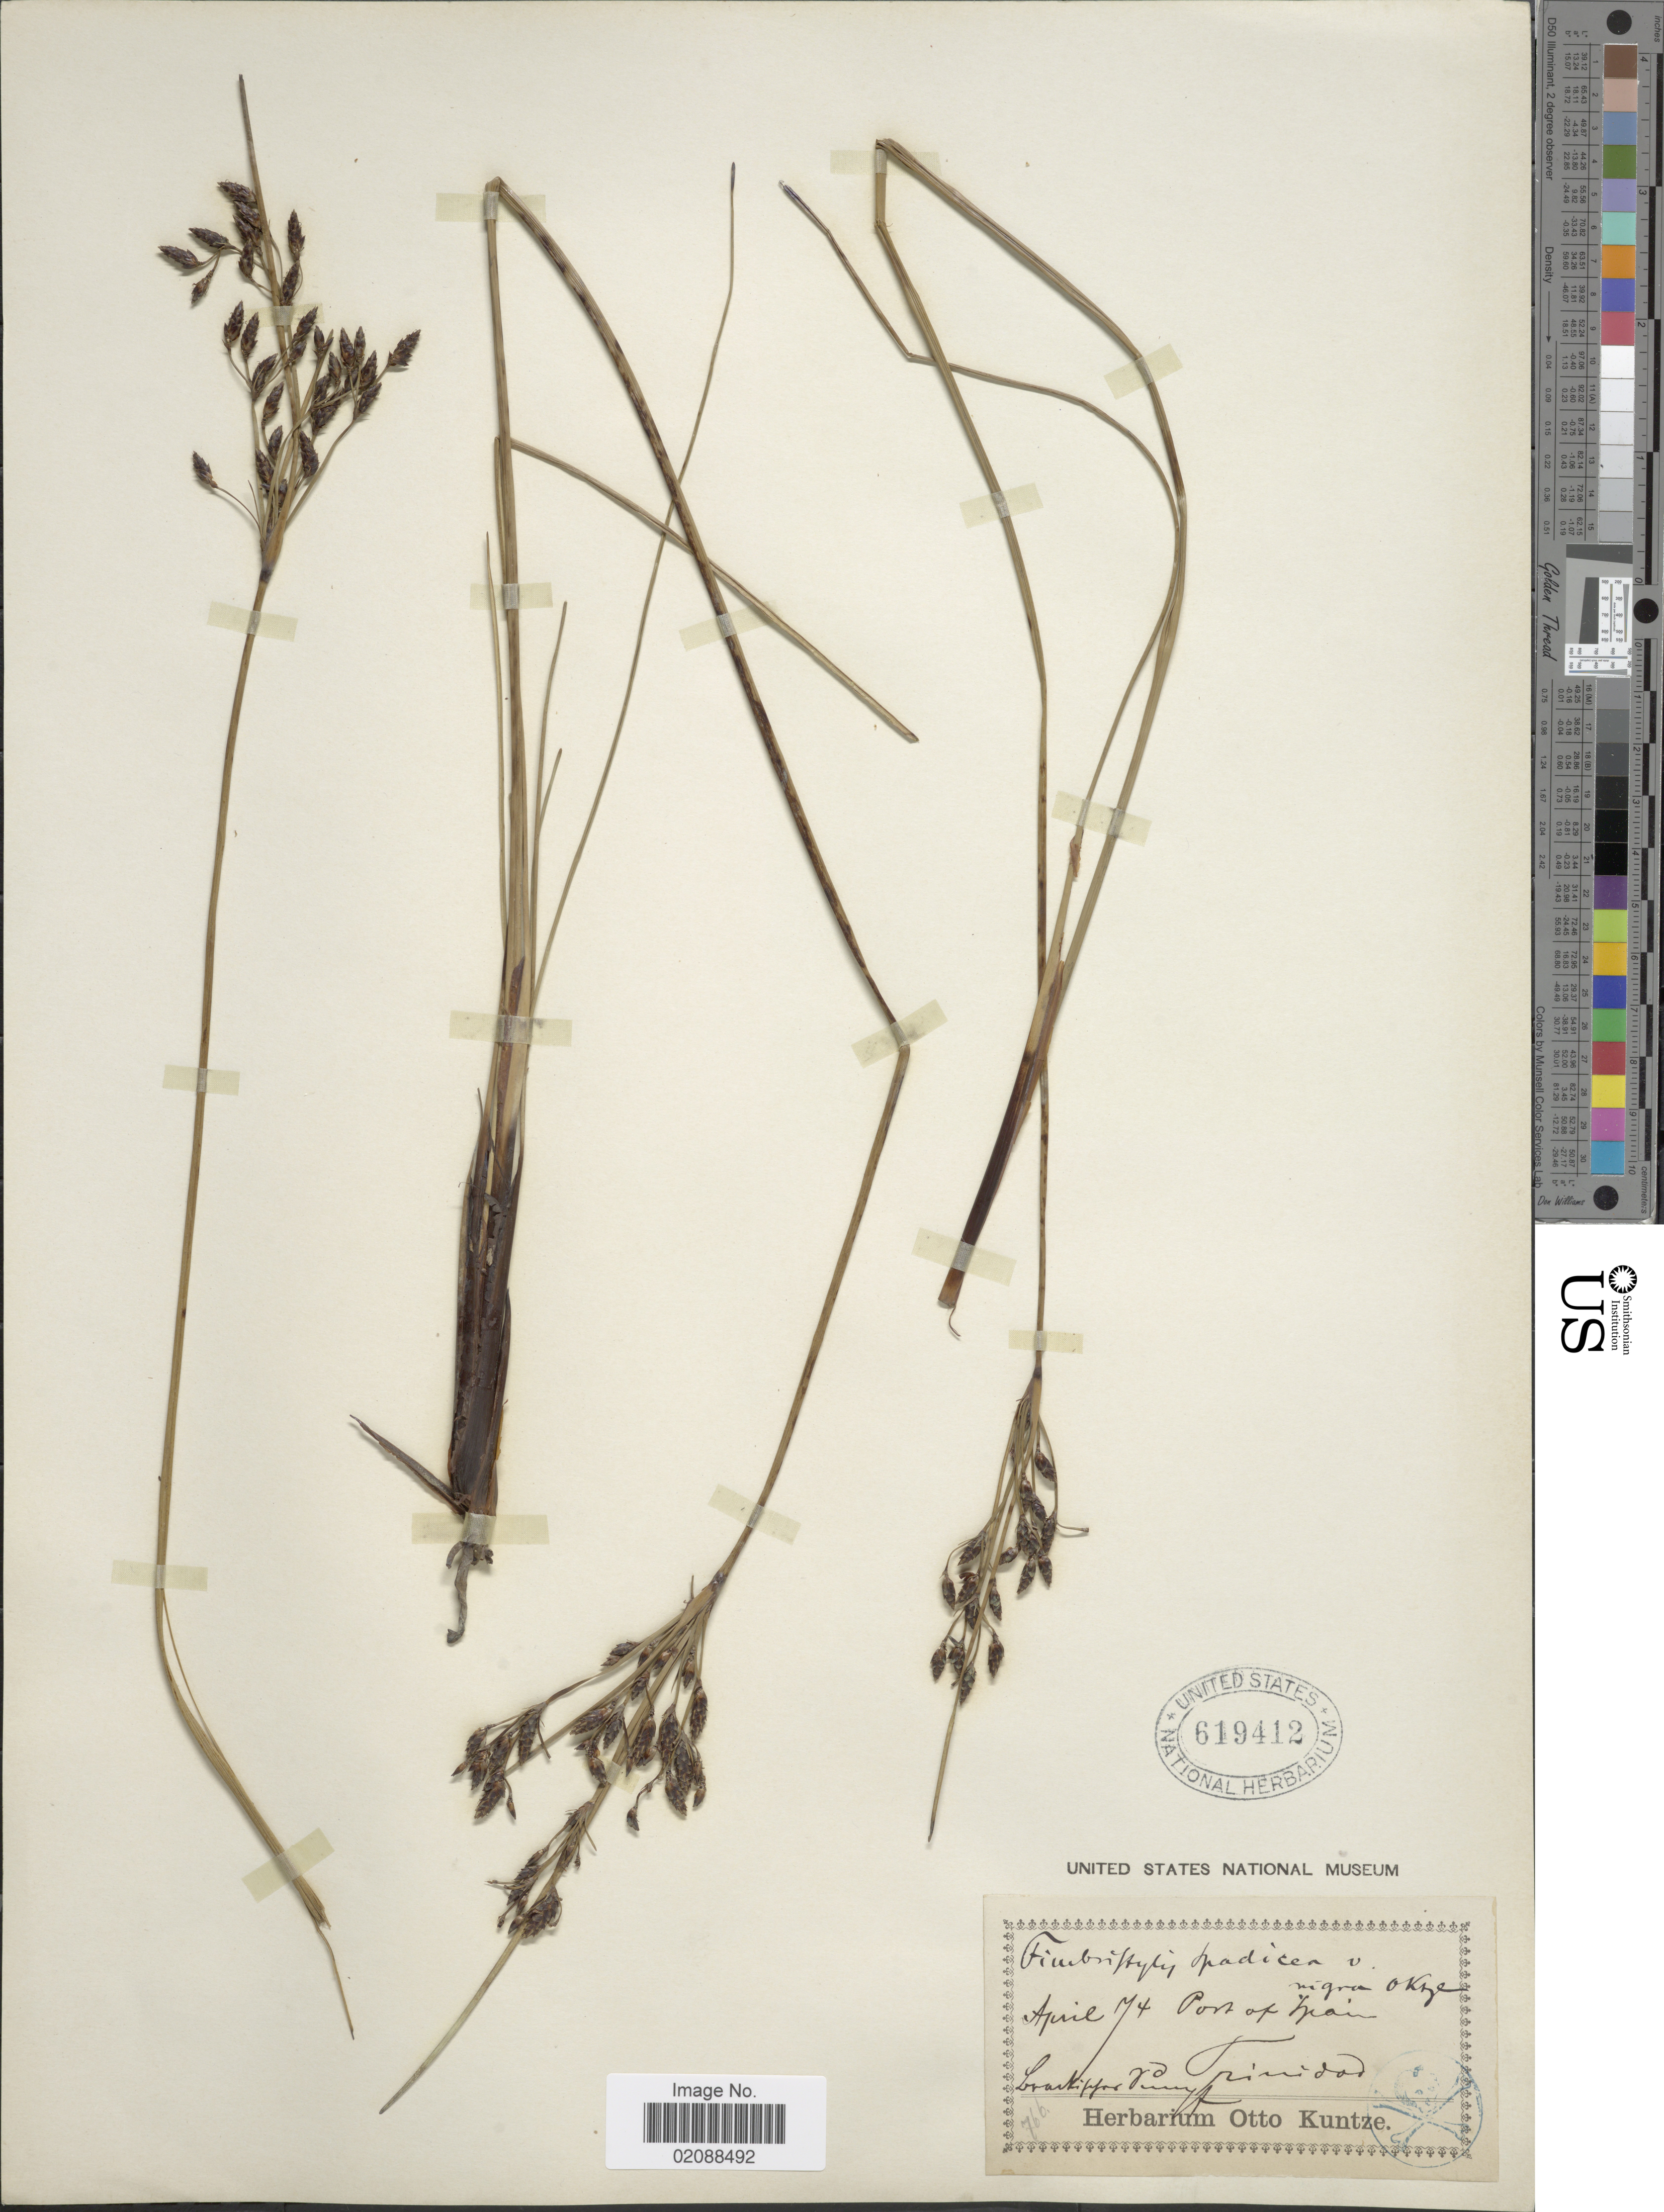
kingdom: Plantae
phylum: Tracheophyta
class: Liliopsida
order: Poales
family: Cyperaceae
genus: Fimbristylis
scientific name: Fimbristylis spadicea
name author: (L.) Vahl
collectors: ex herb. Otto Kuntze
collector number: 766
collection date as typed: Transcribed d/m/y: /4/74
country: Trinidad and Tobago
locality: Port of Spain. [illegible text] Trinidad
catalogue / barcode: US 619412